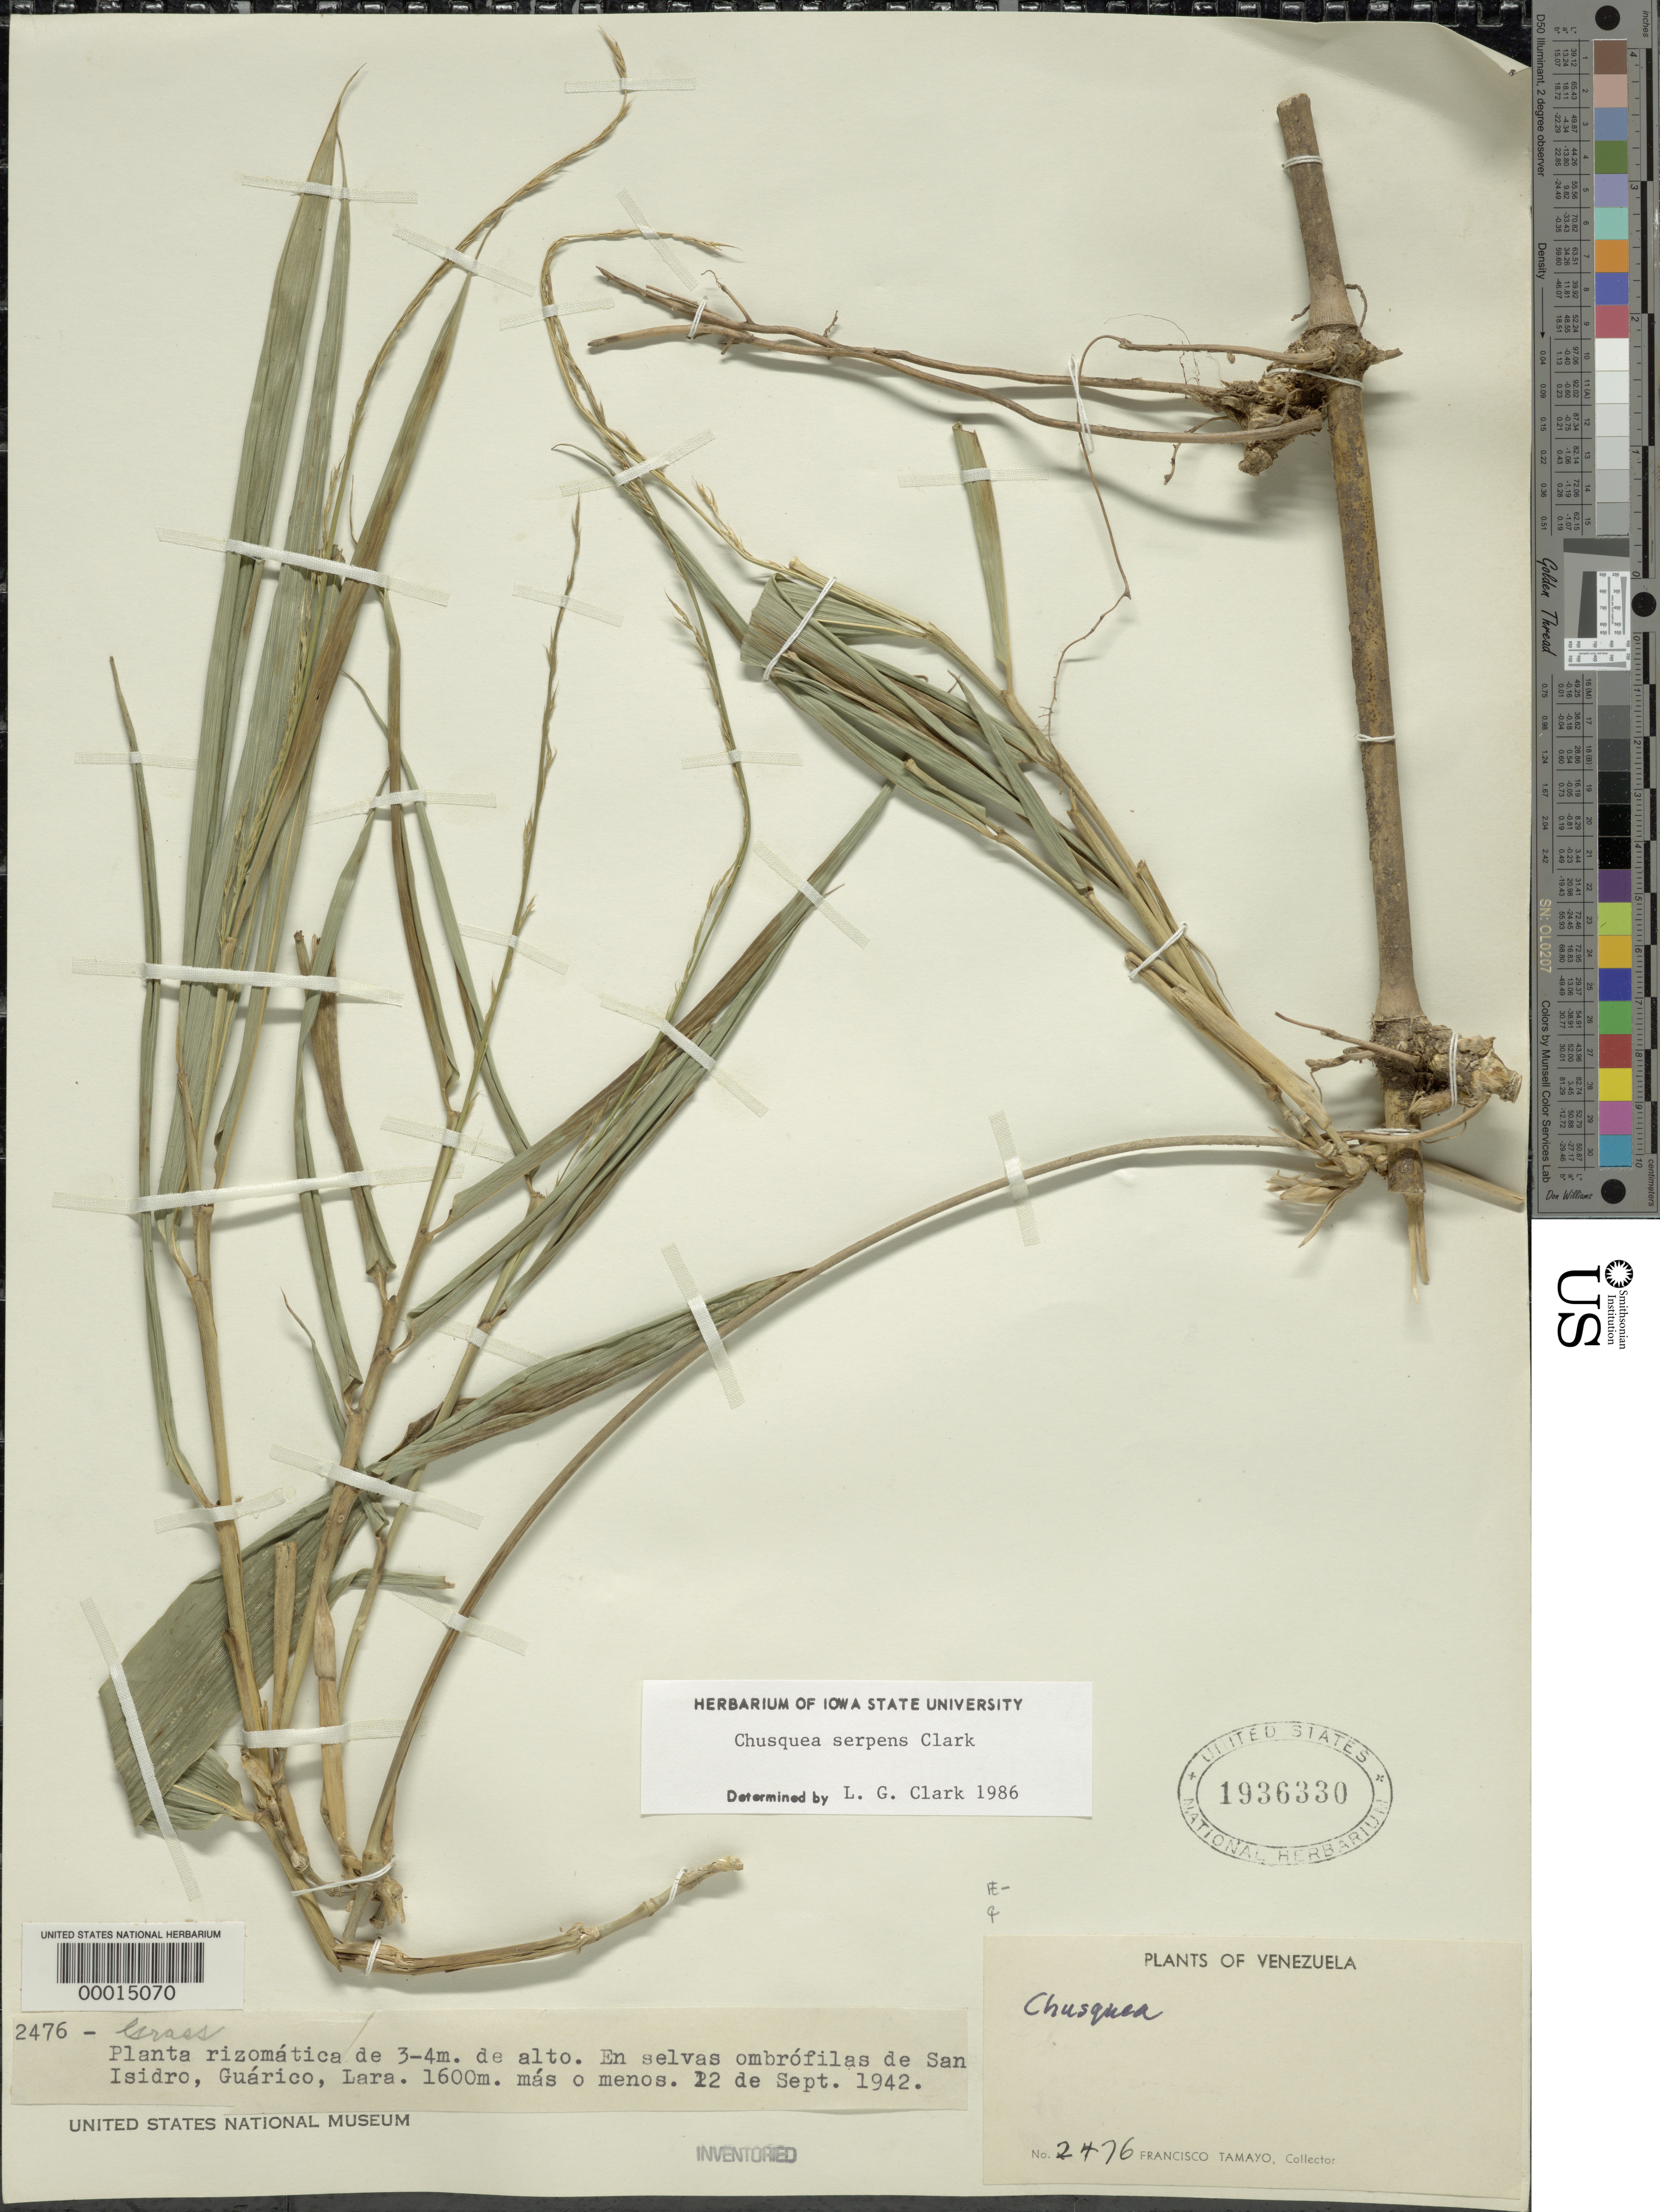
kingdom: Plantae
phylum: Tracheophyta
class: Liliopsida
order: Poales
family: Poaceae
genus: Chusquea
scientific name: Chusquea serpens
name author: L.G. Clark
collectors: F. Tamayo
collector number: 2476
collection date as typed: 12 Sep 1942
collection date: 1942-09-12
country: Venezuela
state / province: Lara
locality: Guarico, san isidro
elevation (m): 1600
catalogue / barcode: US 1936330